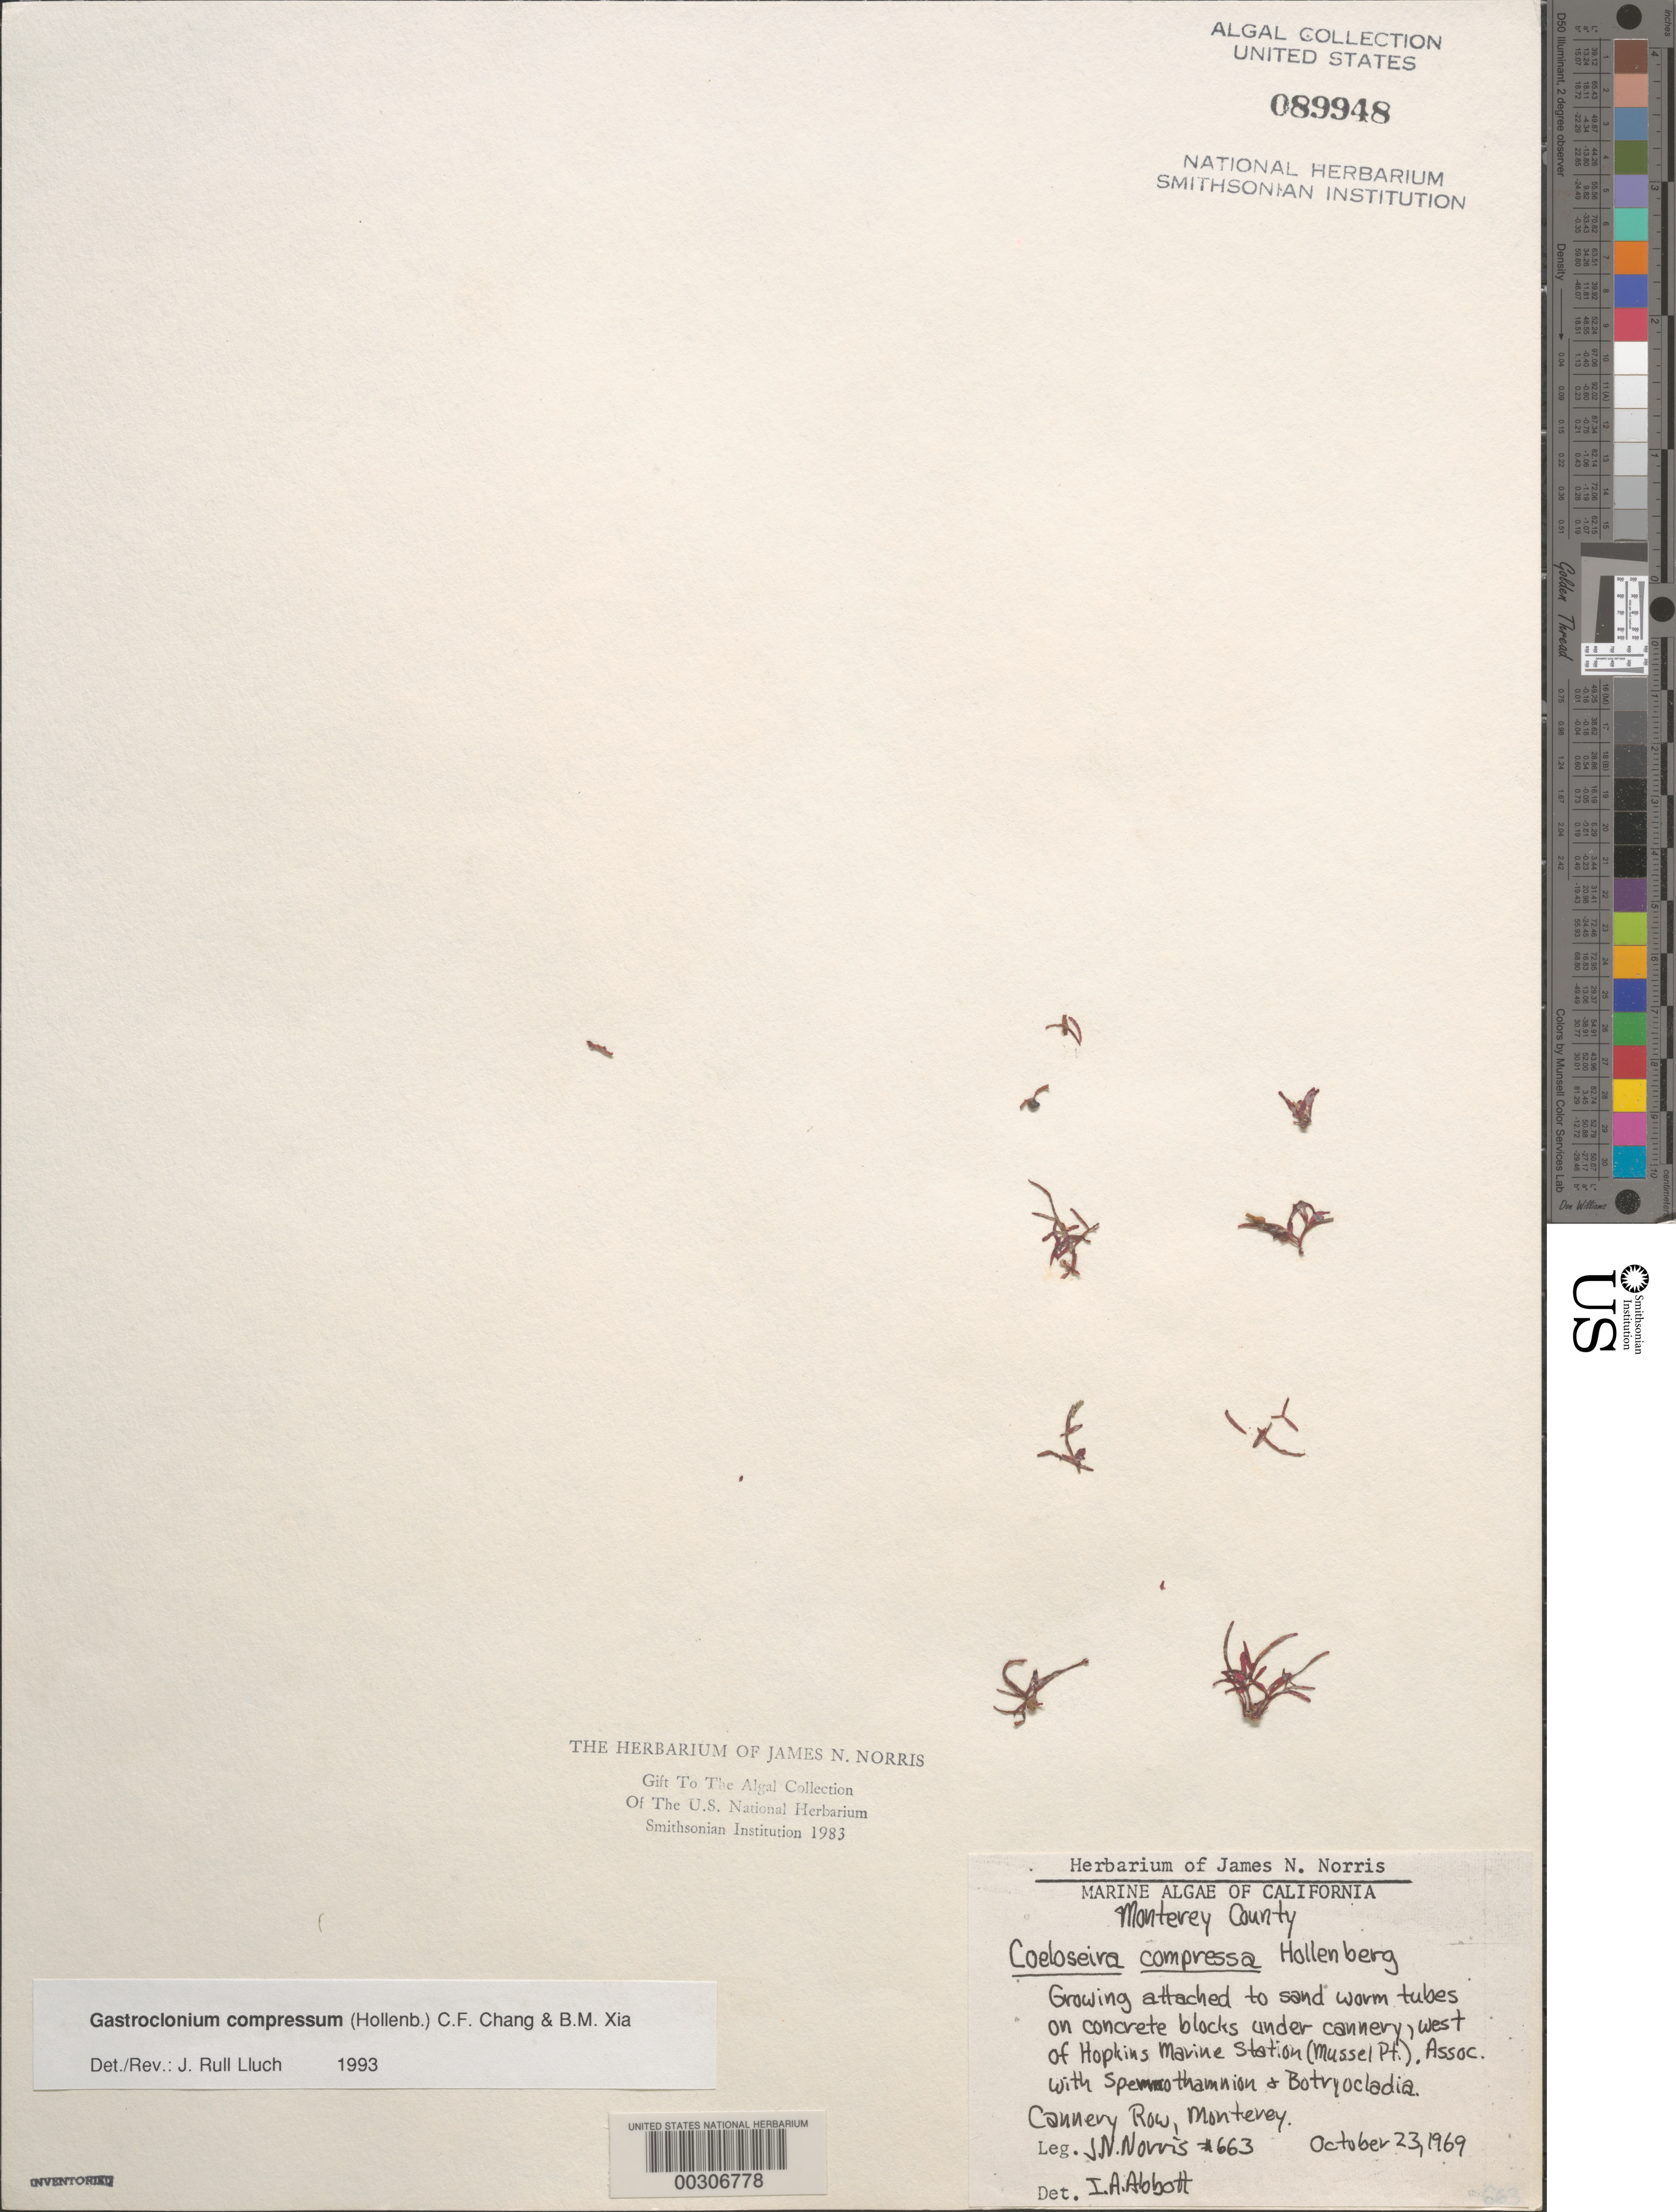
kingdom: Plantae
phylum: Rhodophyta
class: Florideophyceae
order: Rhodymeniales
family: Champiaceae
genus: Gastroclonium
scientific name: Gastroclonium compressum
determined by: Lluch, J. R.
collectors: J. N. Norris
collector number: JN-663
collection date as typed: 23 Oct 1969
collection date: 1969-10-23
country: United States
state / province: California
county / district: Monterey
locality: Cannery Row, Monterey, west of Hopkins Marine Station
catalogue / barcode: US 89948